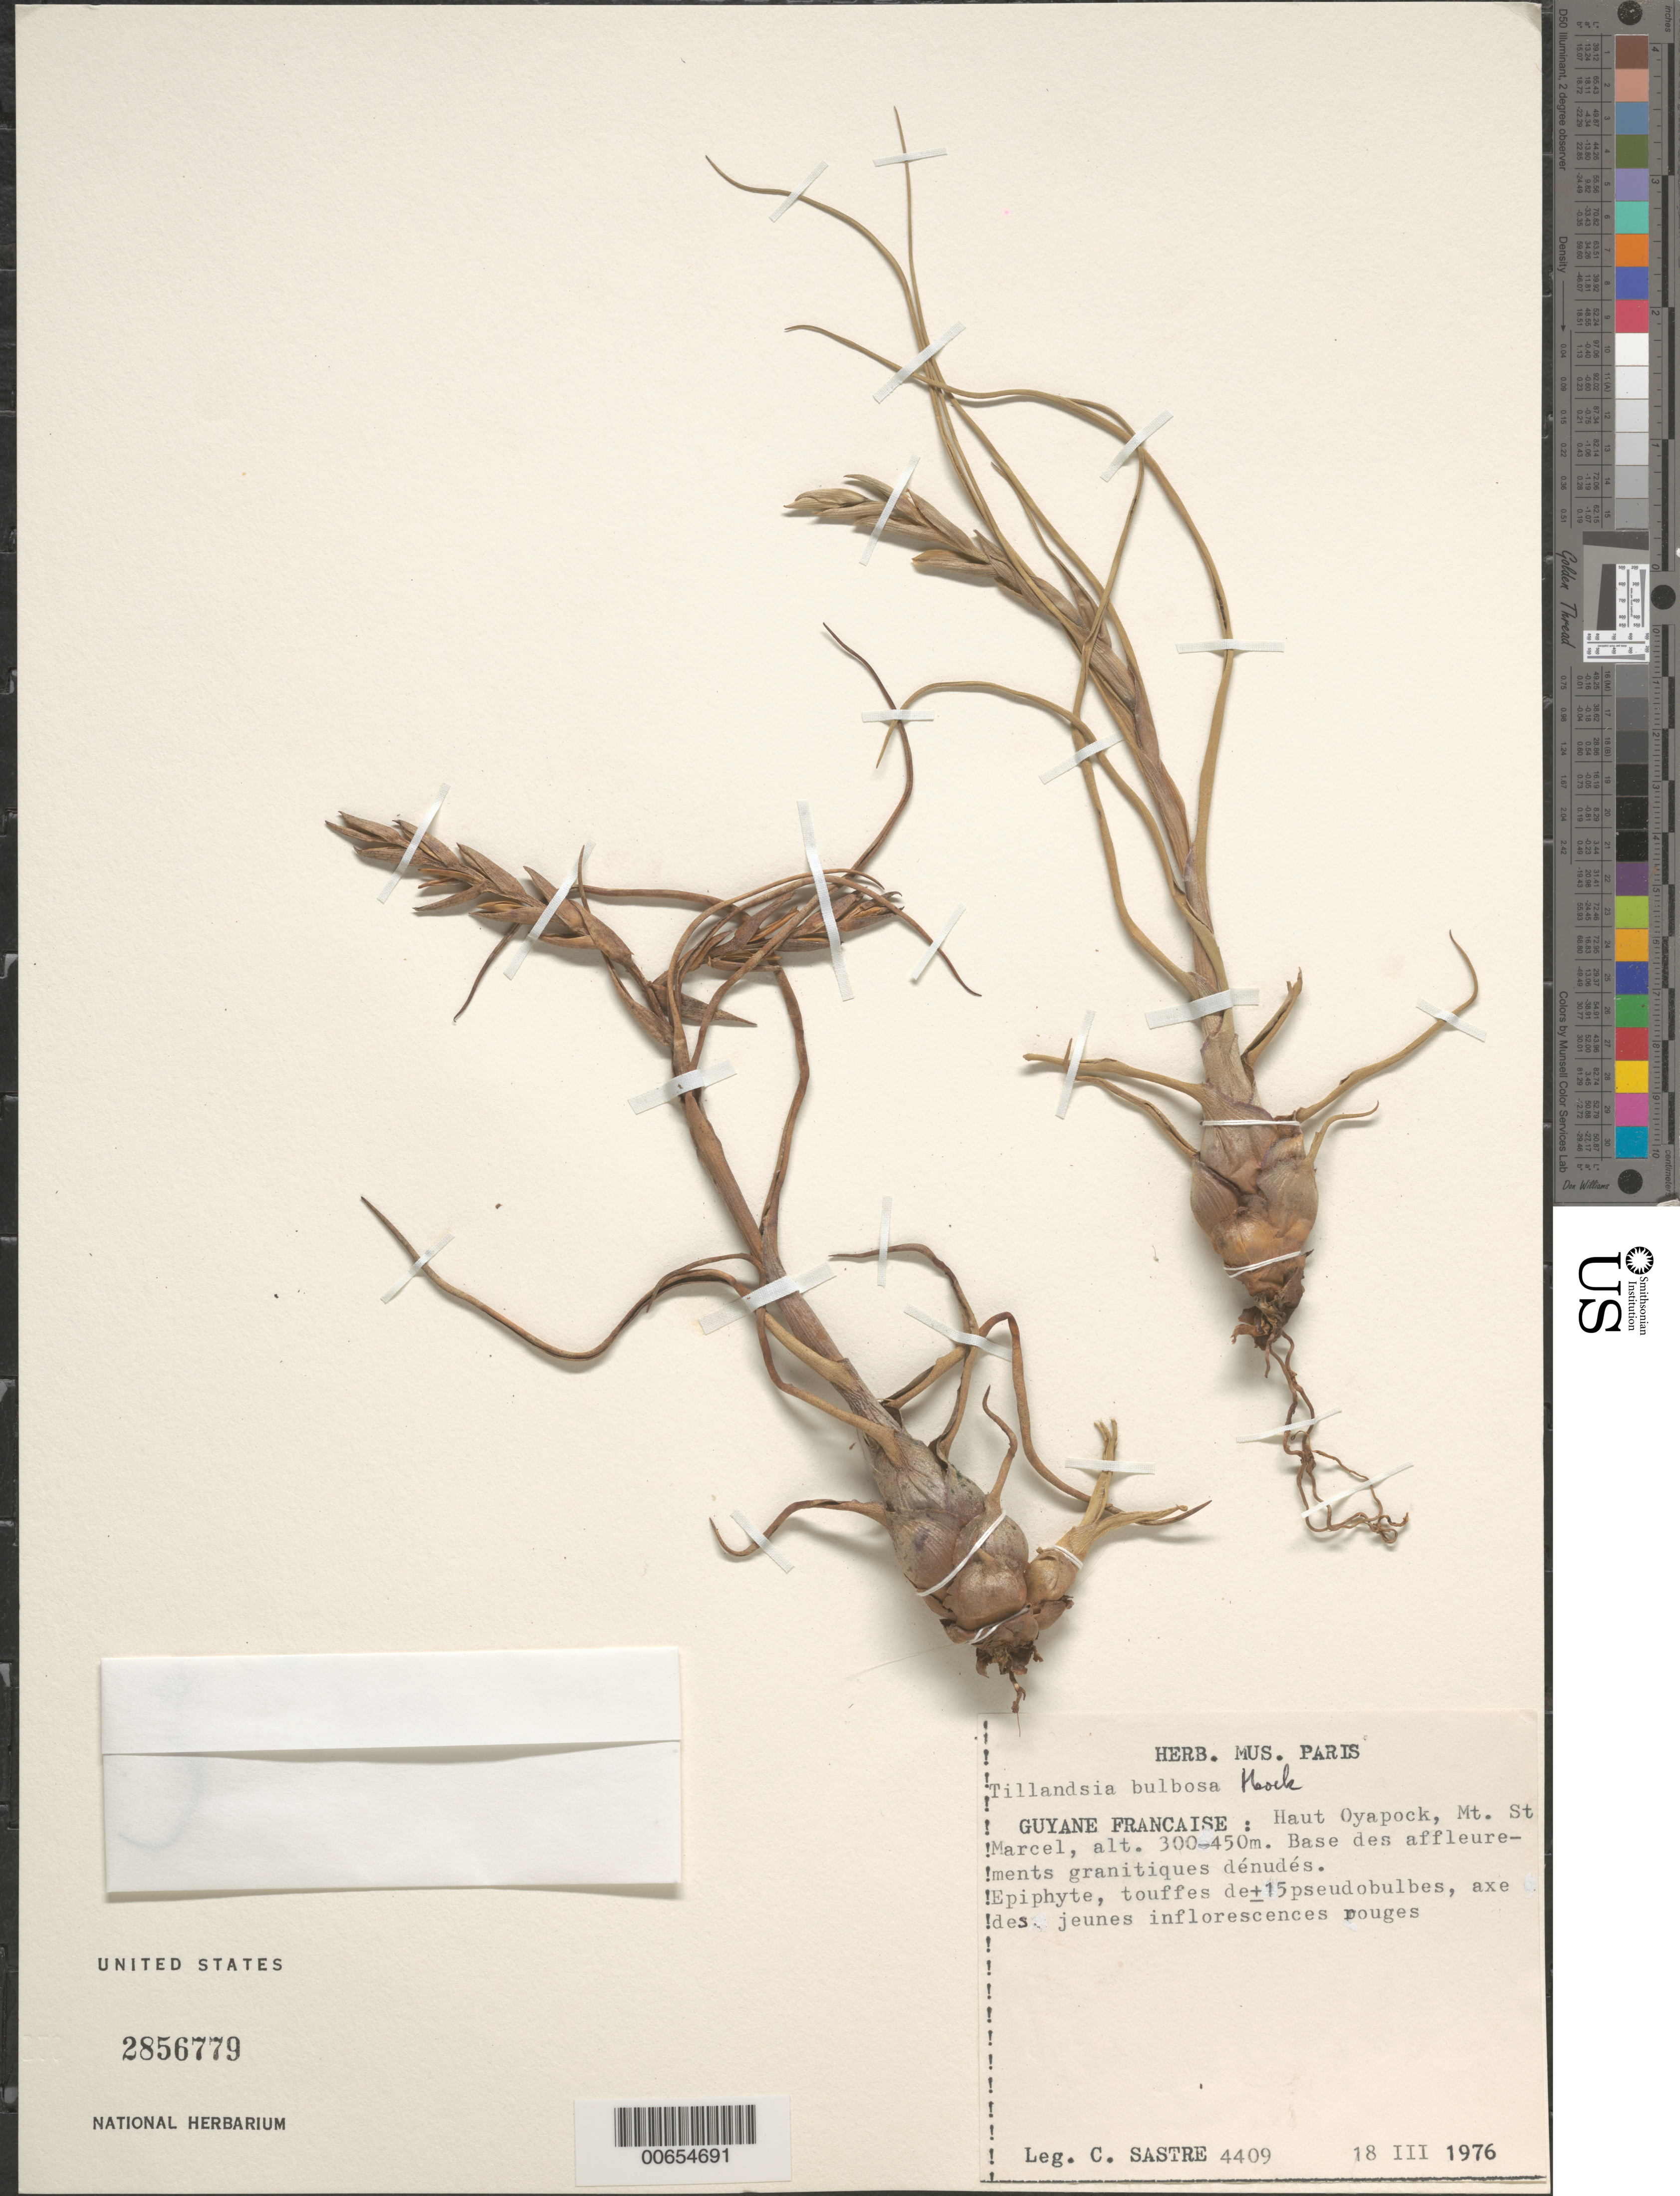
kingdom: Plantae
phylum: Tracheophyta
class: Liliopsida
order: Poales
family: Bromeliaceae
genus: Tillandsia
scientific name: Tillandsia bulbosa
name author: Hook.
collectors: C. H. L. Sastre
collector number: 4409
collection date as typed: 18-Mar-76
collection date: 1976-03-18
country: French Guiana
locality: Haut Oyapock, Mt. St. Marcel, Bassin de l'Yaloupi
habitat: Base of bare granitic outcrops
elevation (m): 300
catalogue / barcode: US 2856779